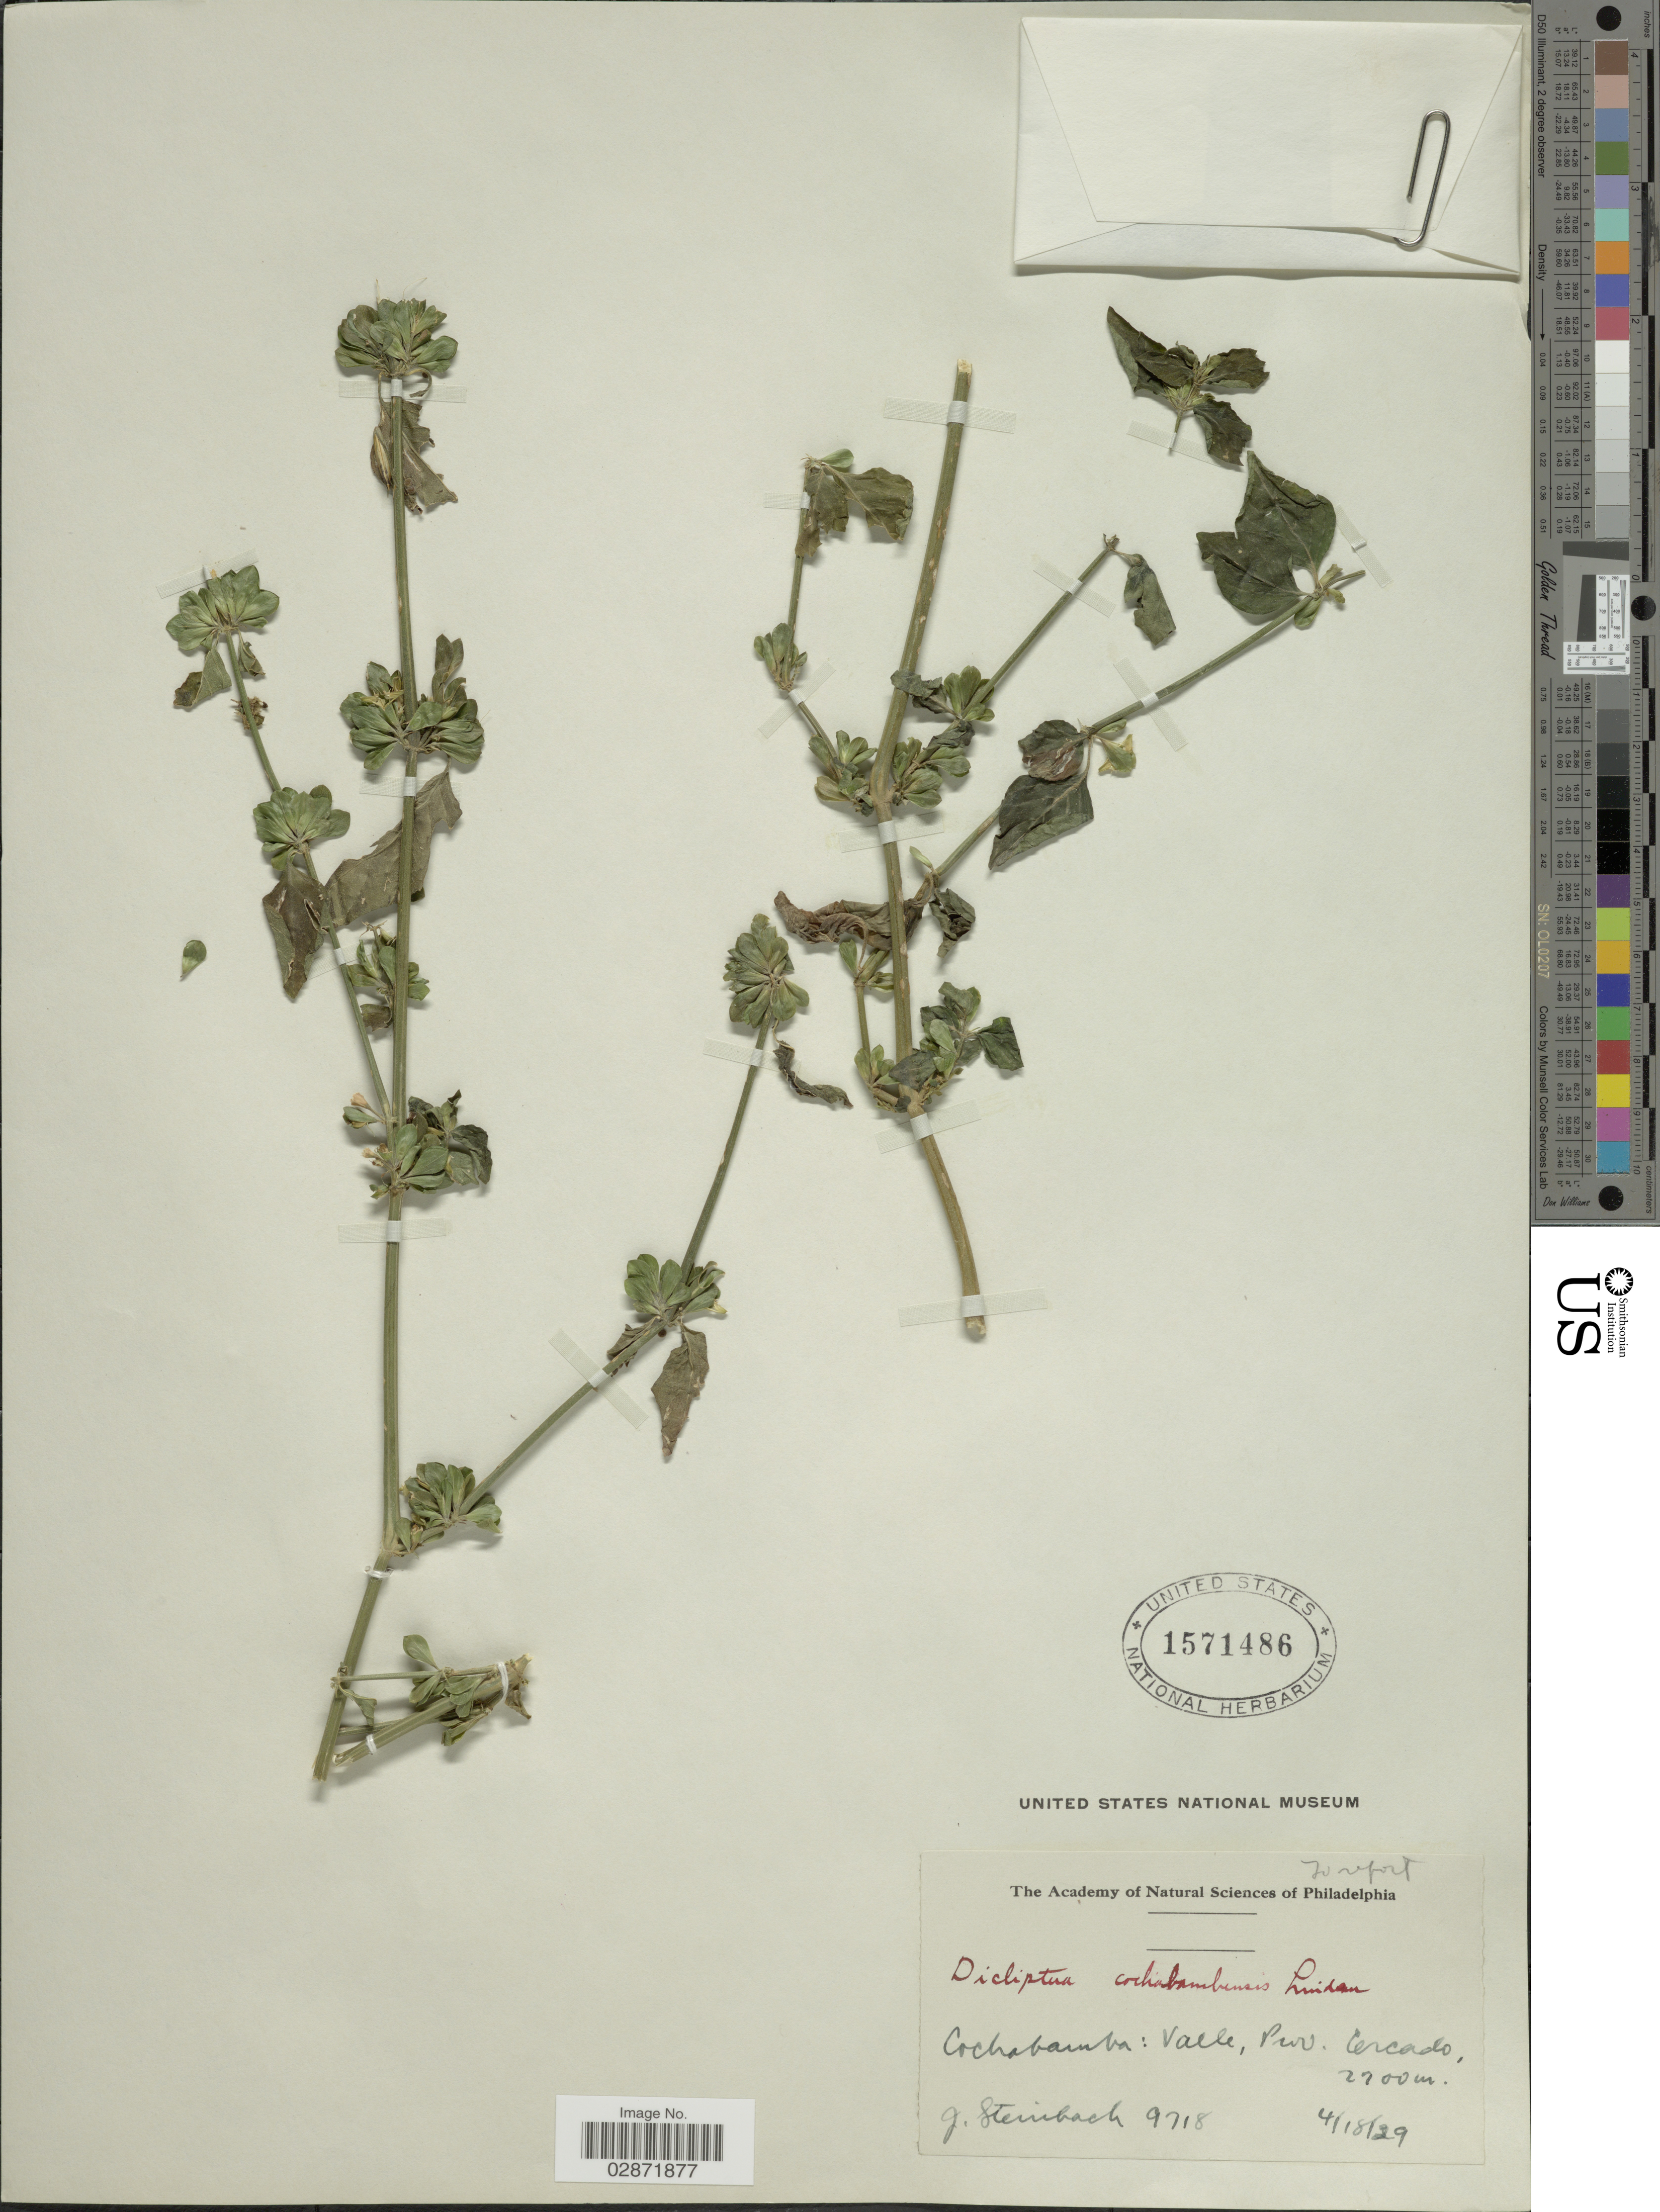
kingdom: Plantae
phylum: Tracheophyta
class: Magnoliopsida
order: Lamiales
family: Acanthaceae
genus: Dicliptera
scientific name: Dicliptera cochabambensis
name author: Lindau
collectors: J. Steinbach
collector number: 9718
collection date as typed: Transcribed d/m/y: 18/4/29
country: Bolivia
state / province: Cochabamba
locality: Valle, Prov. Cercado.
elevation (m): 2700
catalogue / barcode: US 1571486